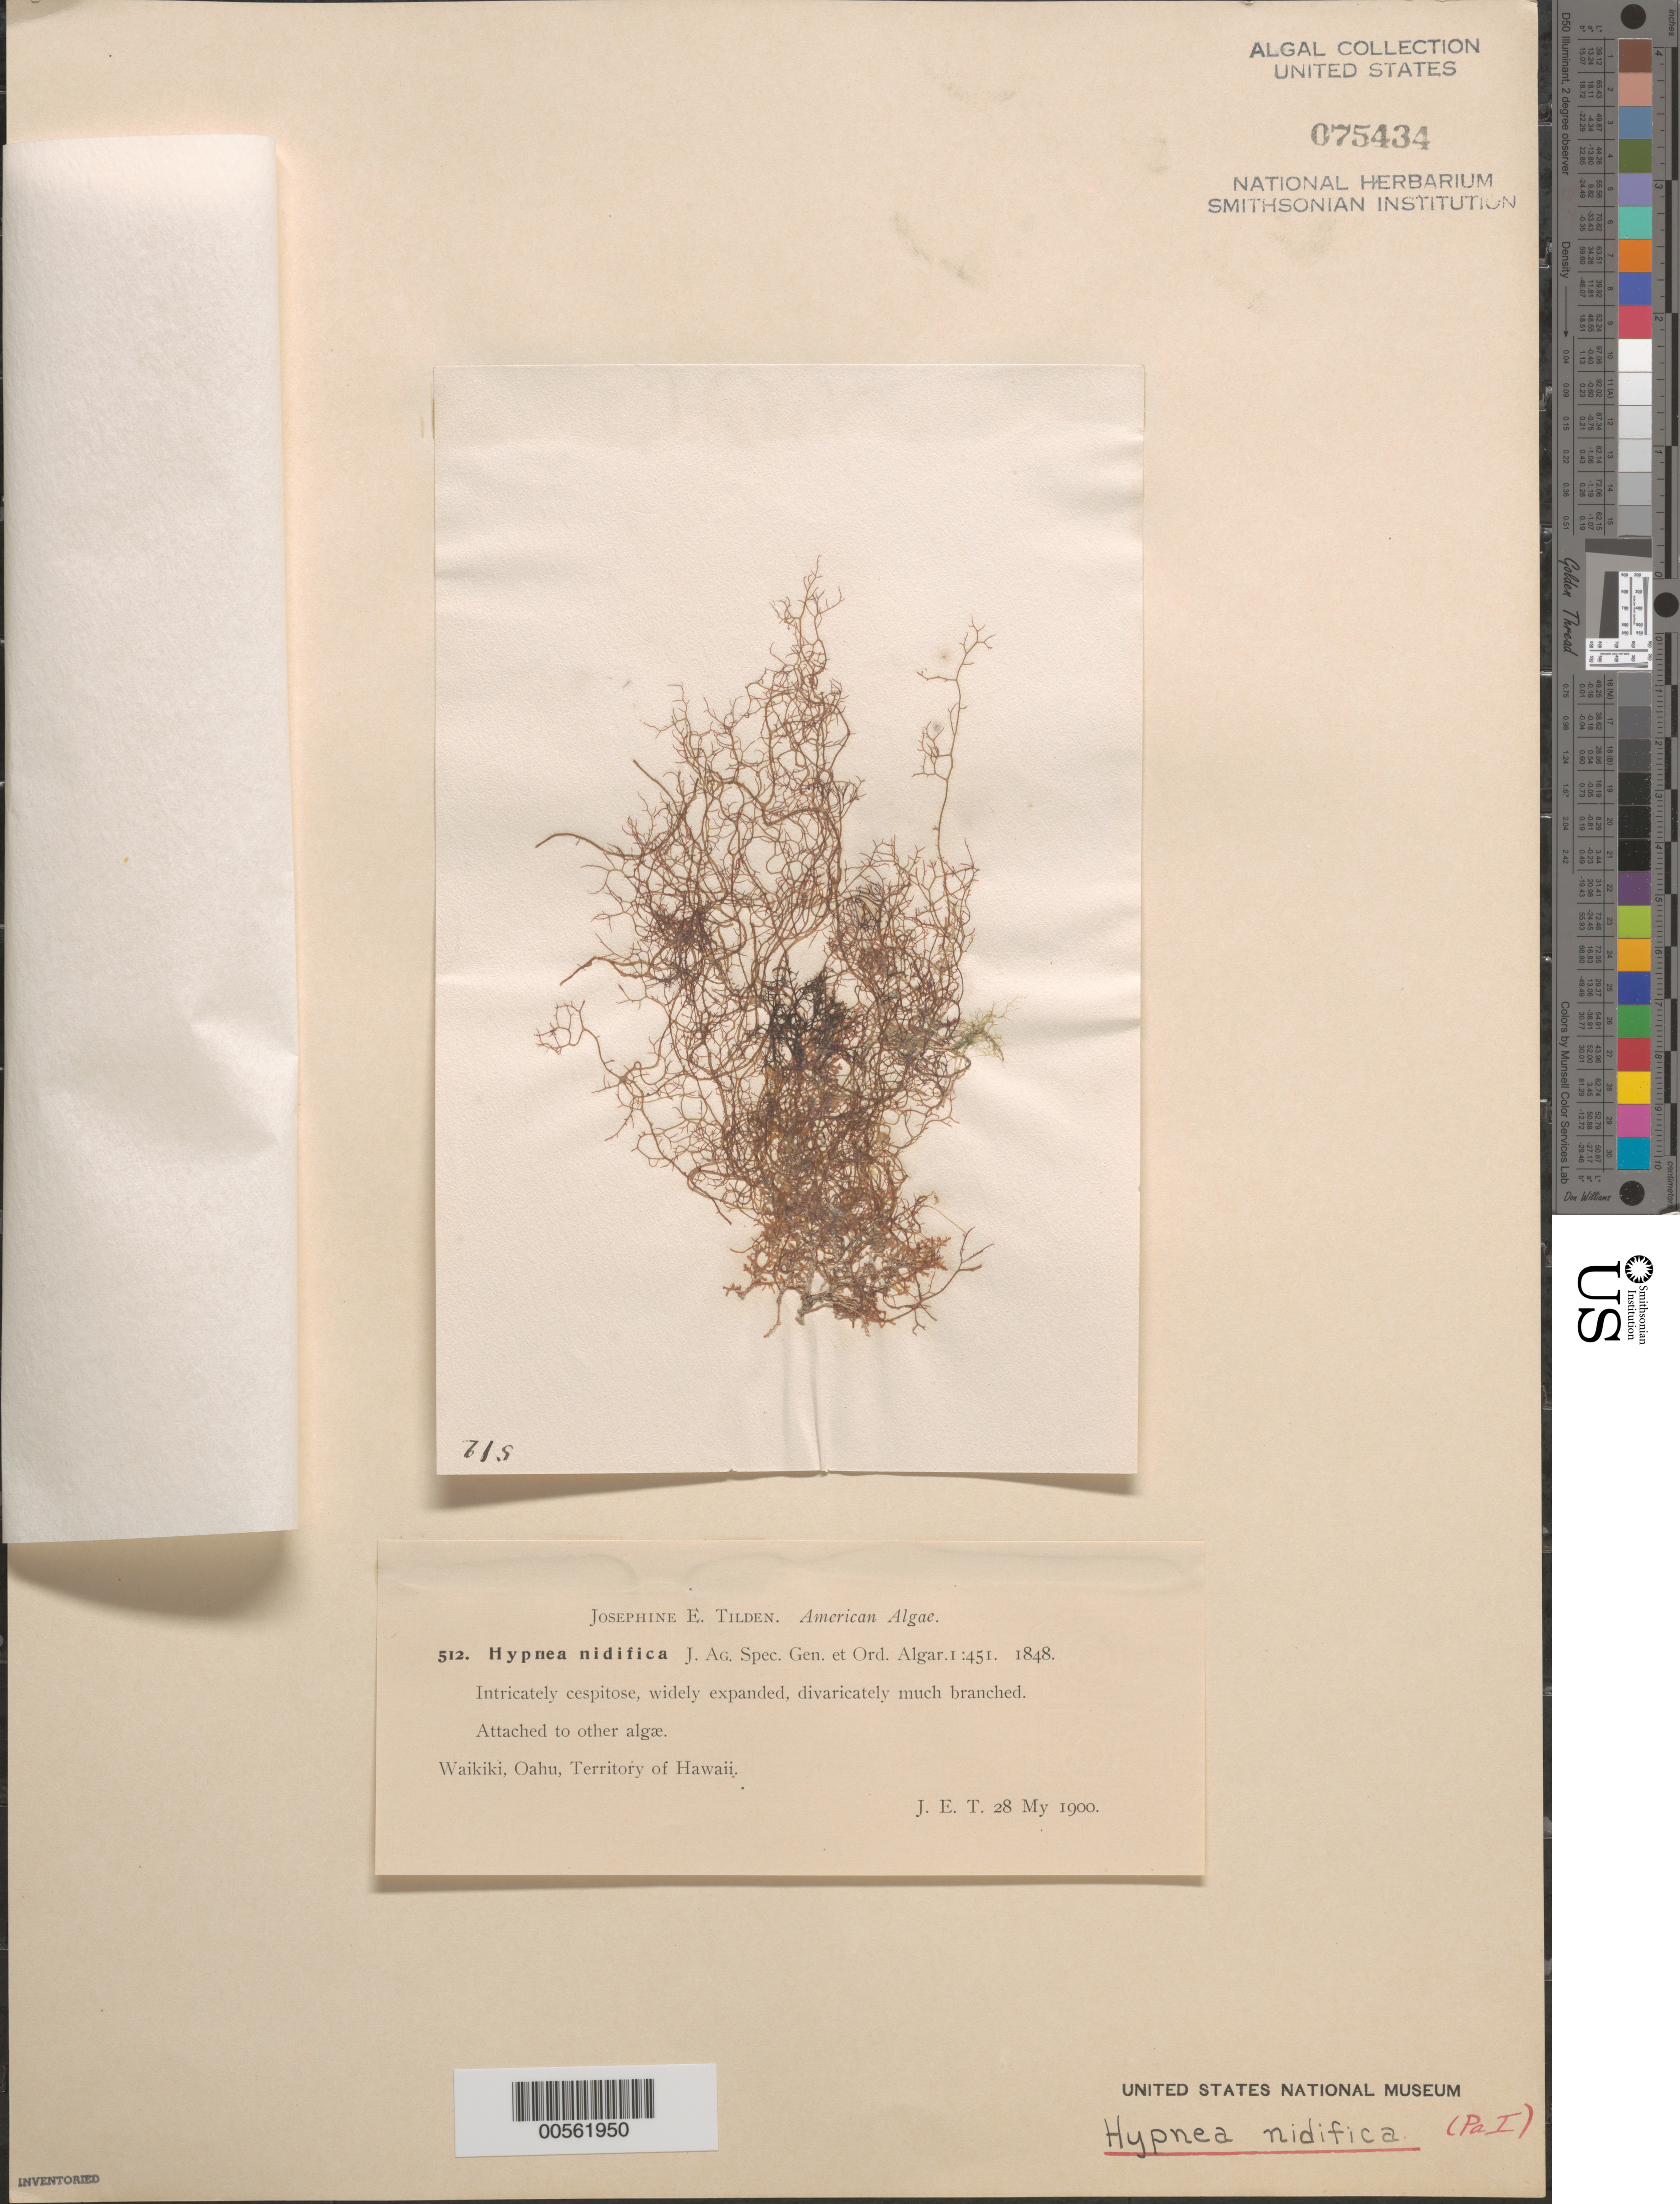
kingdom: Plantae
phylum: Rhodophyta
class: Florideophyceae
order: Gigartinales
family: Cystocloniaceae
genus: Hypnea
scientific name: Hypnea nidifica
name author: J. Agardh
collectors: J. E. Tilden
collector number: JET 512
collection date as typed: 28 May 1900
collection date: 1900-05-28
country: United States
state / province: Hawaii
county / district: Honolulu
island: Oahu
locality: Waikiki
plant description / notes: Tilden, American Algae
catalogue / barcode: US 75434